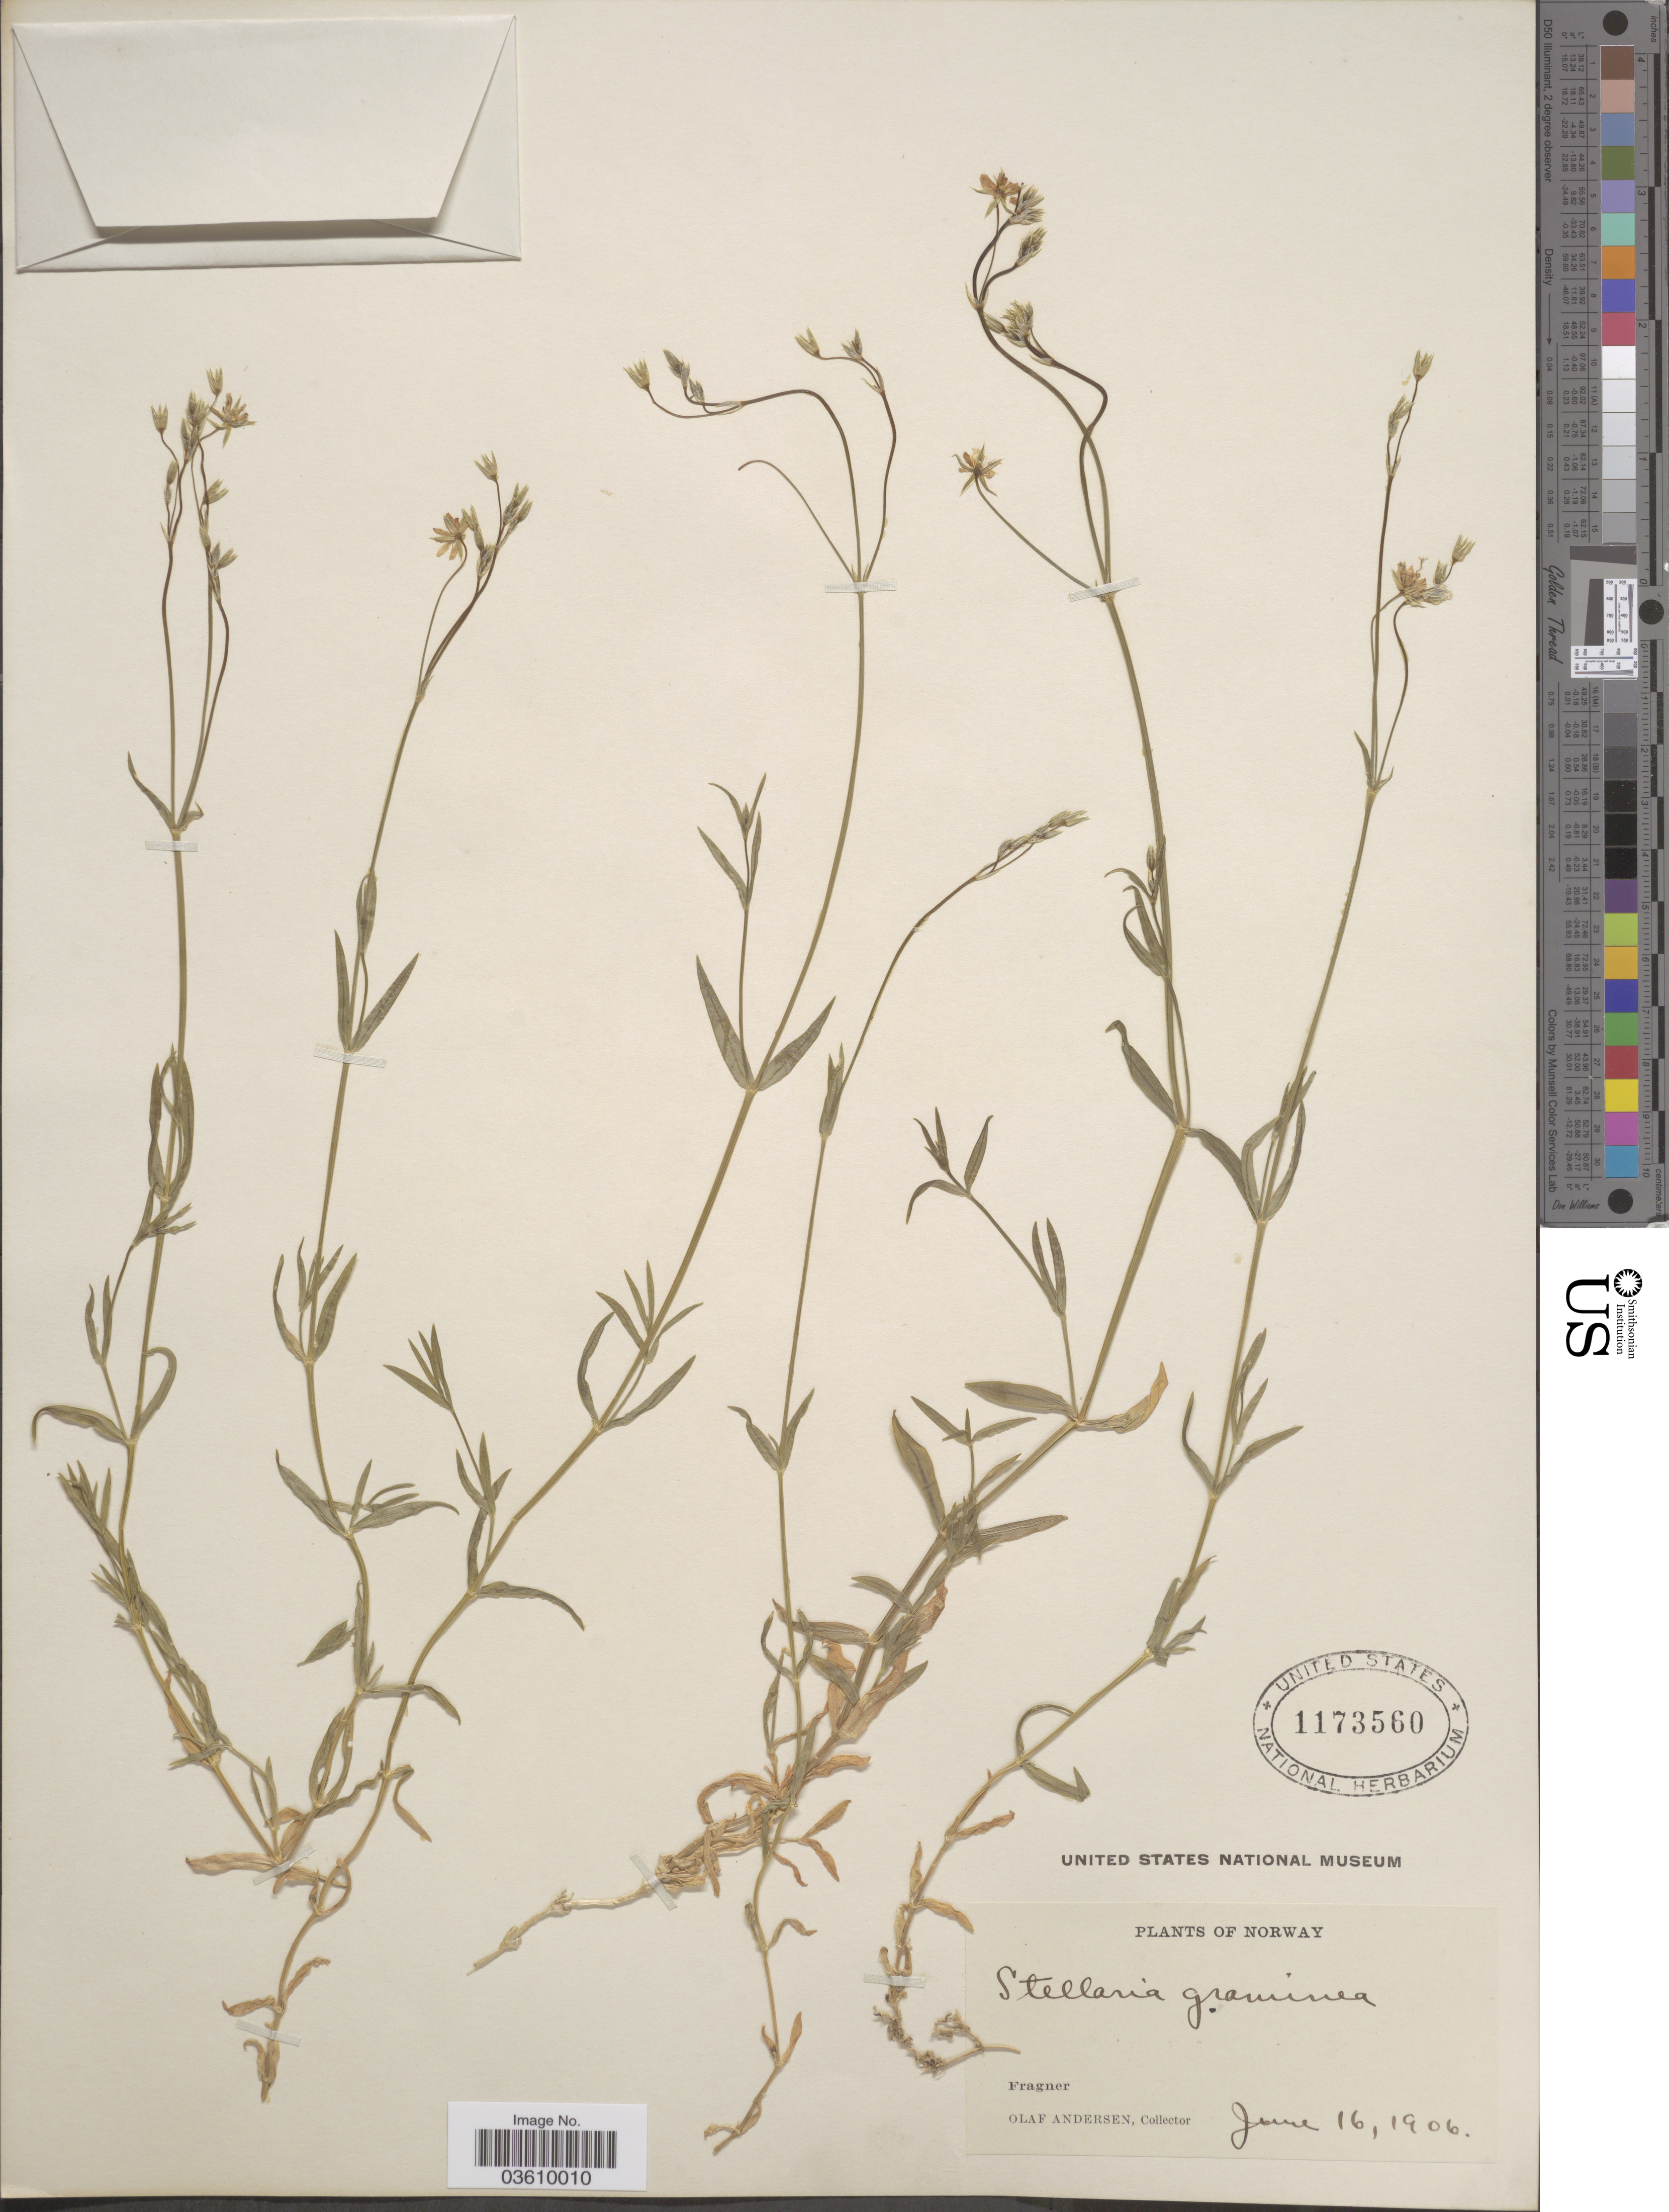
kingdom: Plantae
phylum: Tracheophyta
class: Magnoliopsida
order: Caryophyllales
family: Caryophyllaceae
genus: Stellaria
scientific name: Stellaria graminea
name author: L.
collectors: O. Andersen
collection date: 1906-06-16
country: Norway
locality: Fragner.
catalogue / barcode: US 1173560